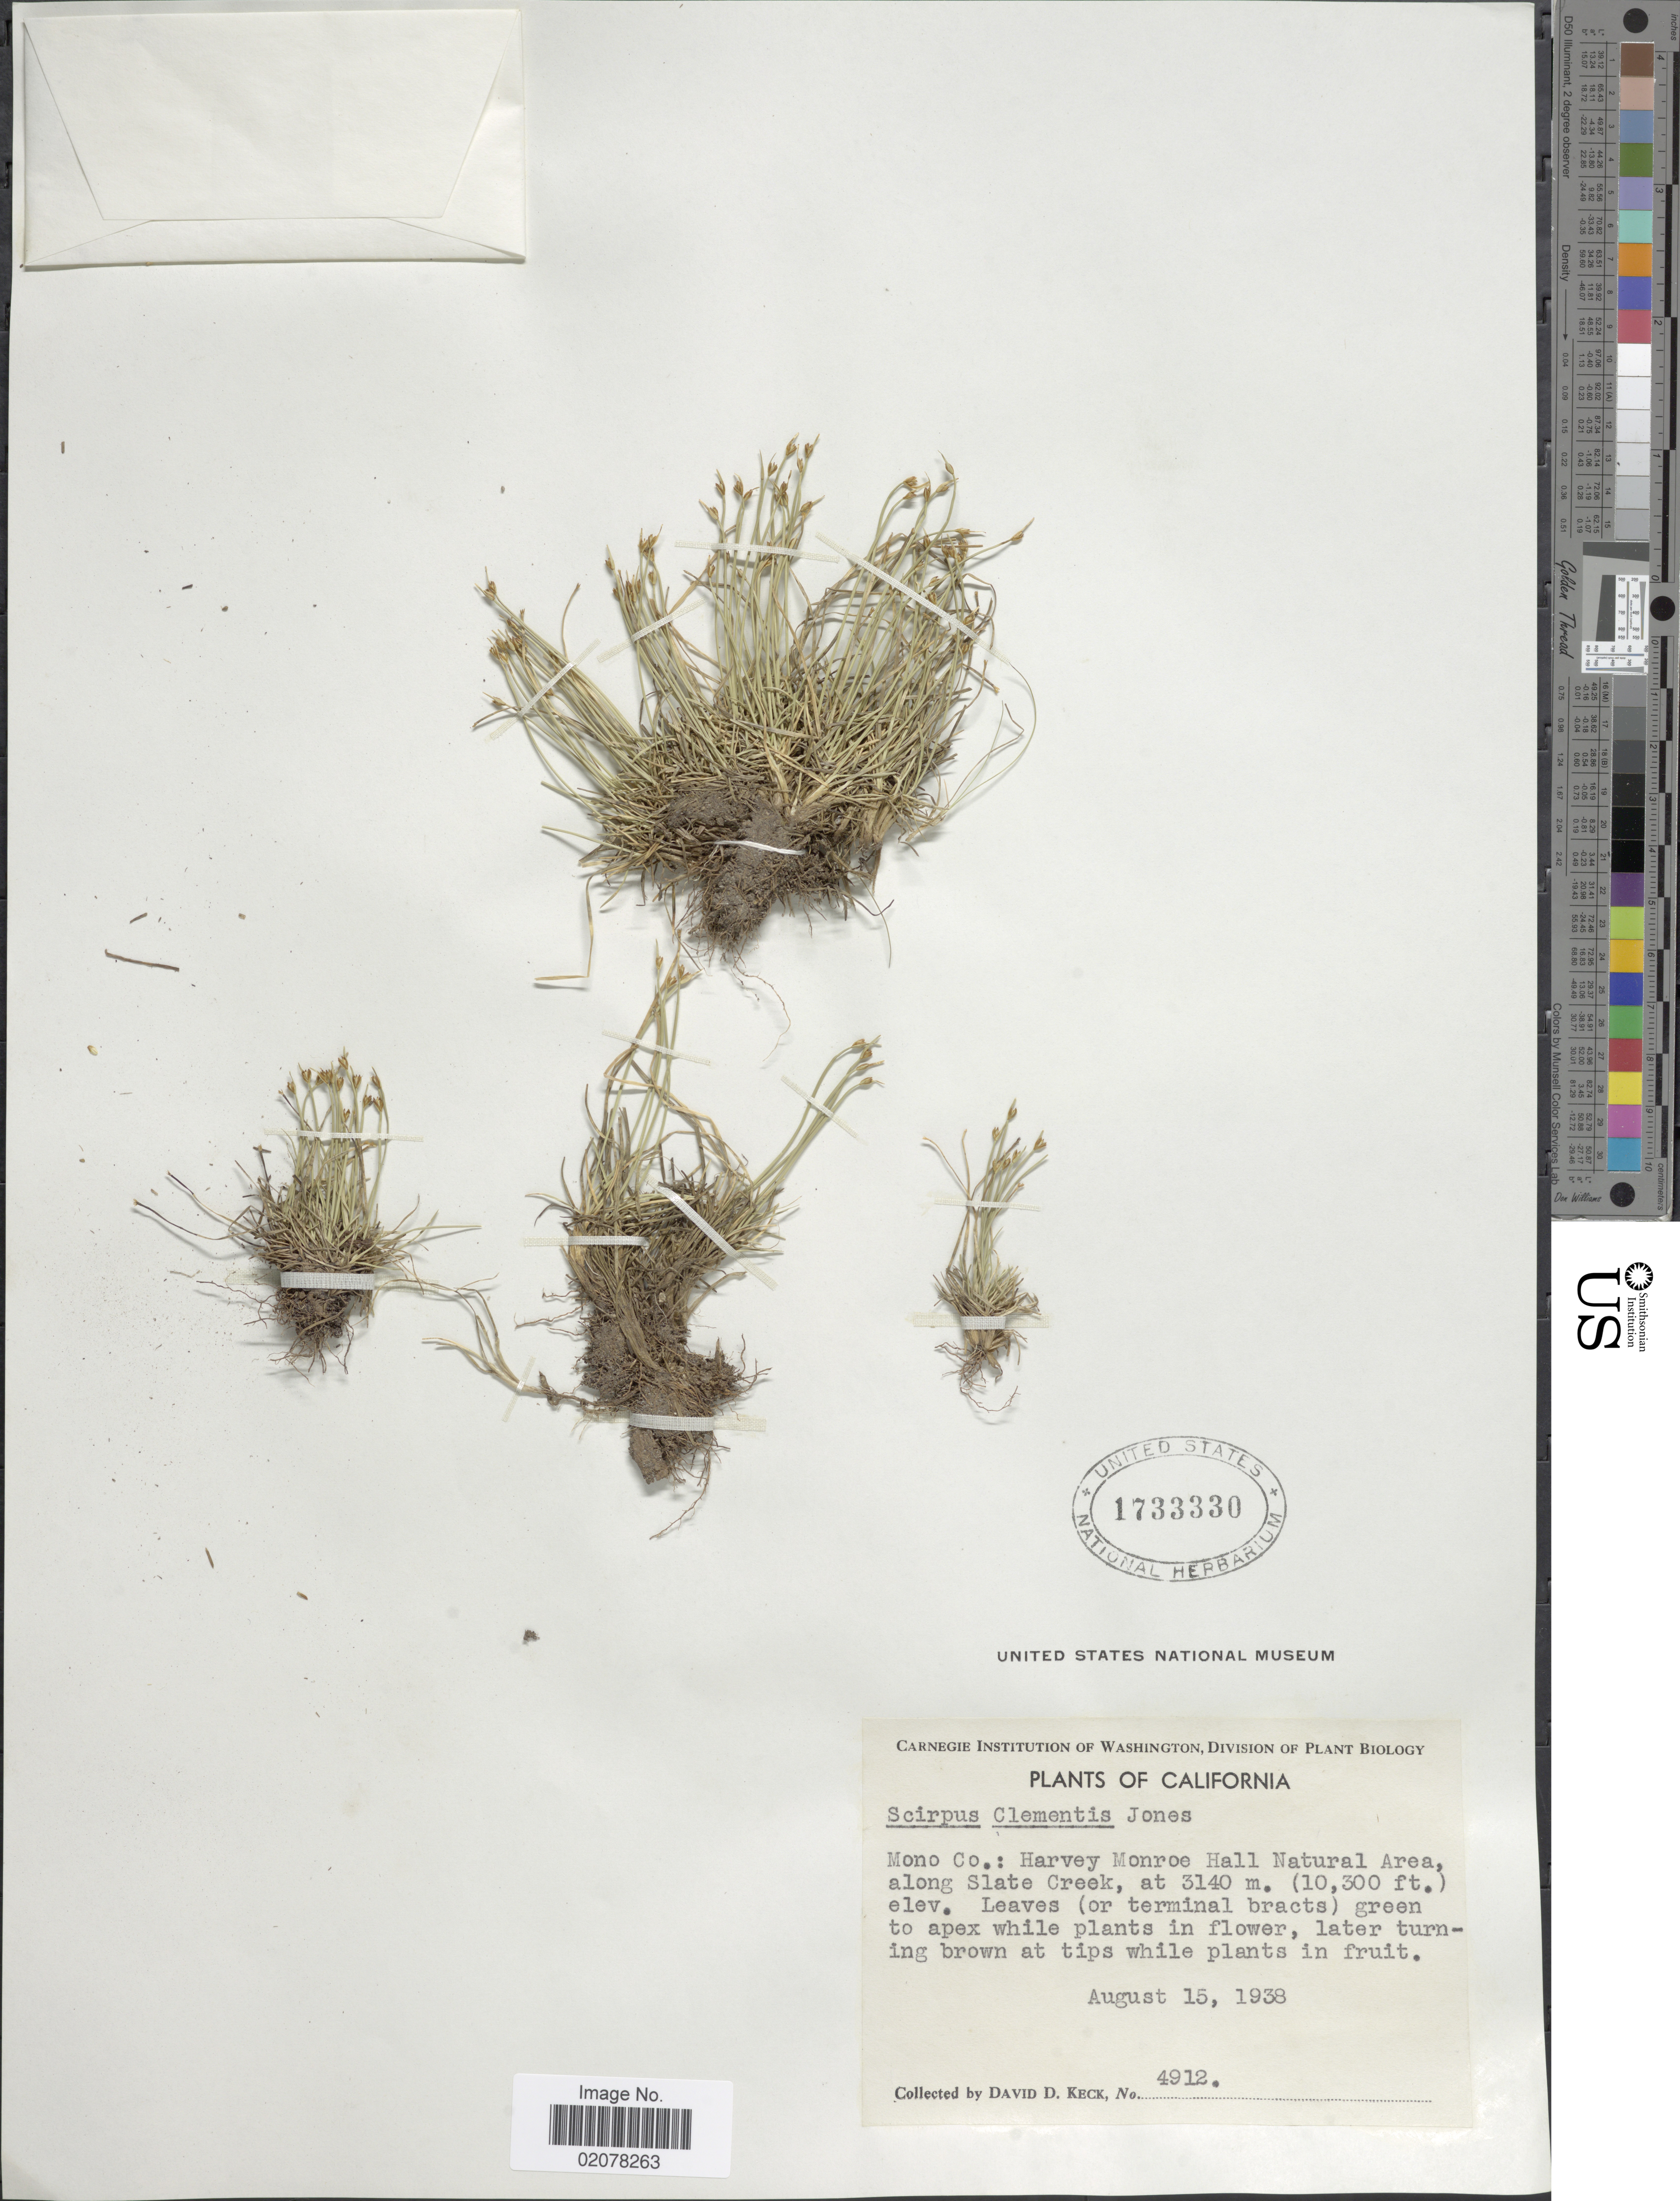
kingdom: Plantae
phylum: Tracheophyta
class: Liliopsida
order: Poales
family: Cyperaceae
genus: Oreobolopsis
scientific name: Oreobolopsis clementis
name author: (M.E. Jones) Dhooge & Goetgh.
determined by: Strong, Mark T., (BOT), Smithsonian Institution - National Museum of Natural History (UNITED STATES)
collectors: D. D. Keck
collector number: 4912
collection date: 1938-08-15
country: United States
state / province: California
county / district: Mono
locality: Mono Co.: Harvey Monroe Hall Natural Area, along Slate Creek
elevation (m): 3140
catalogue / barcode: US 1733330